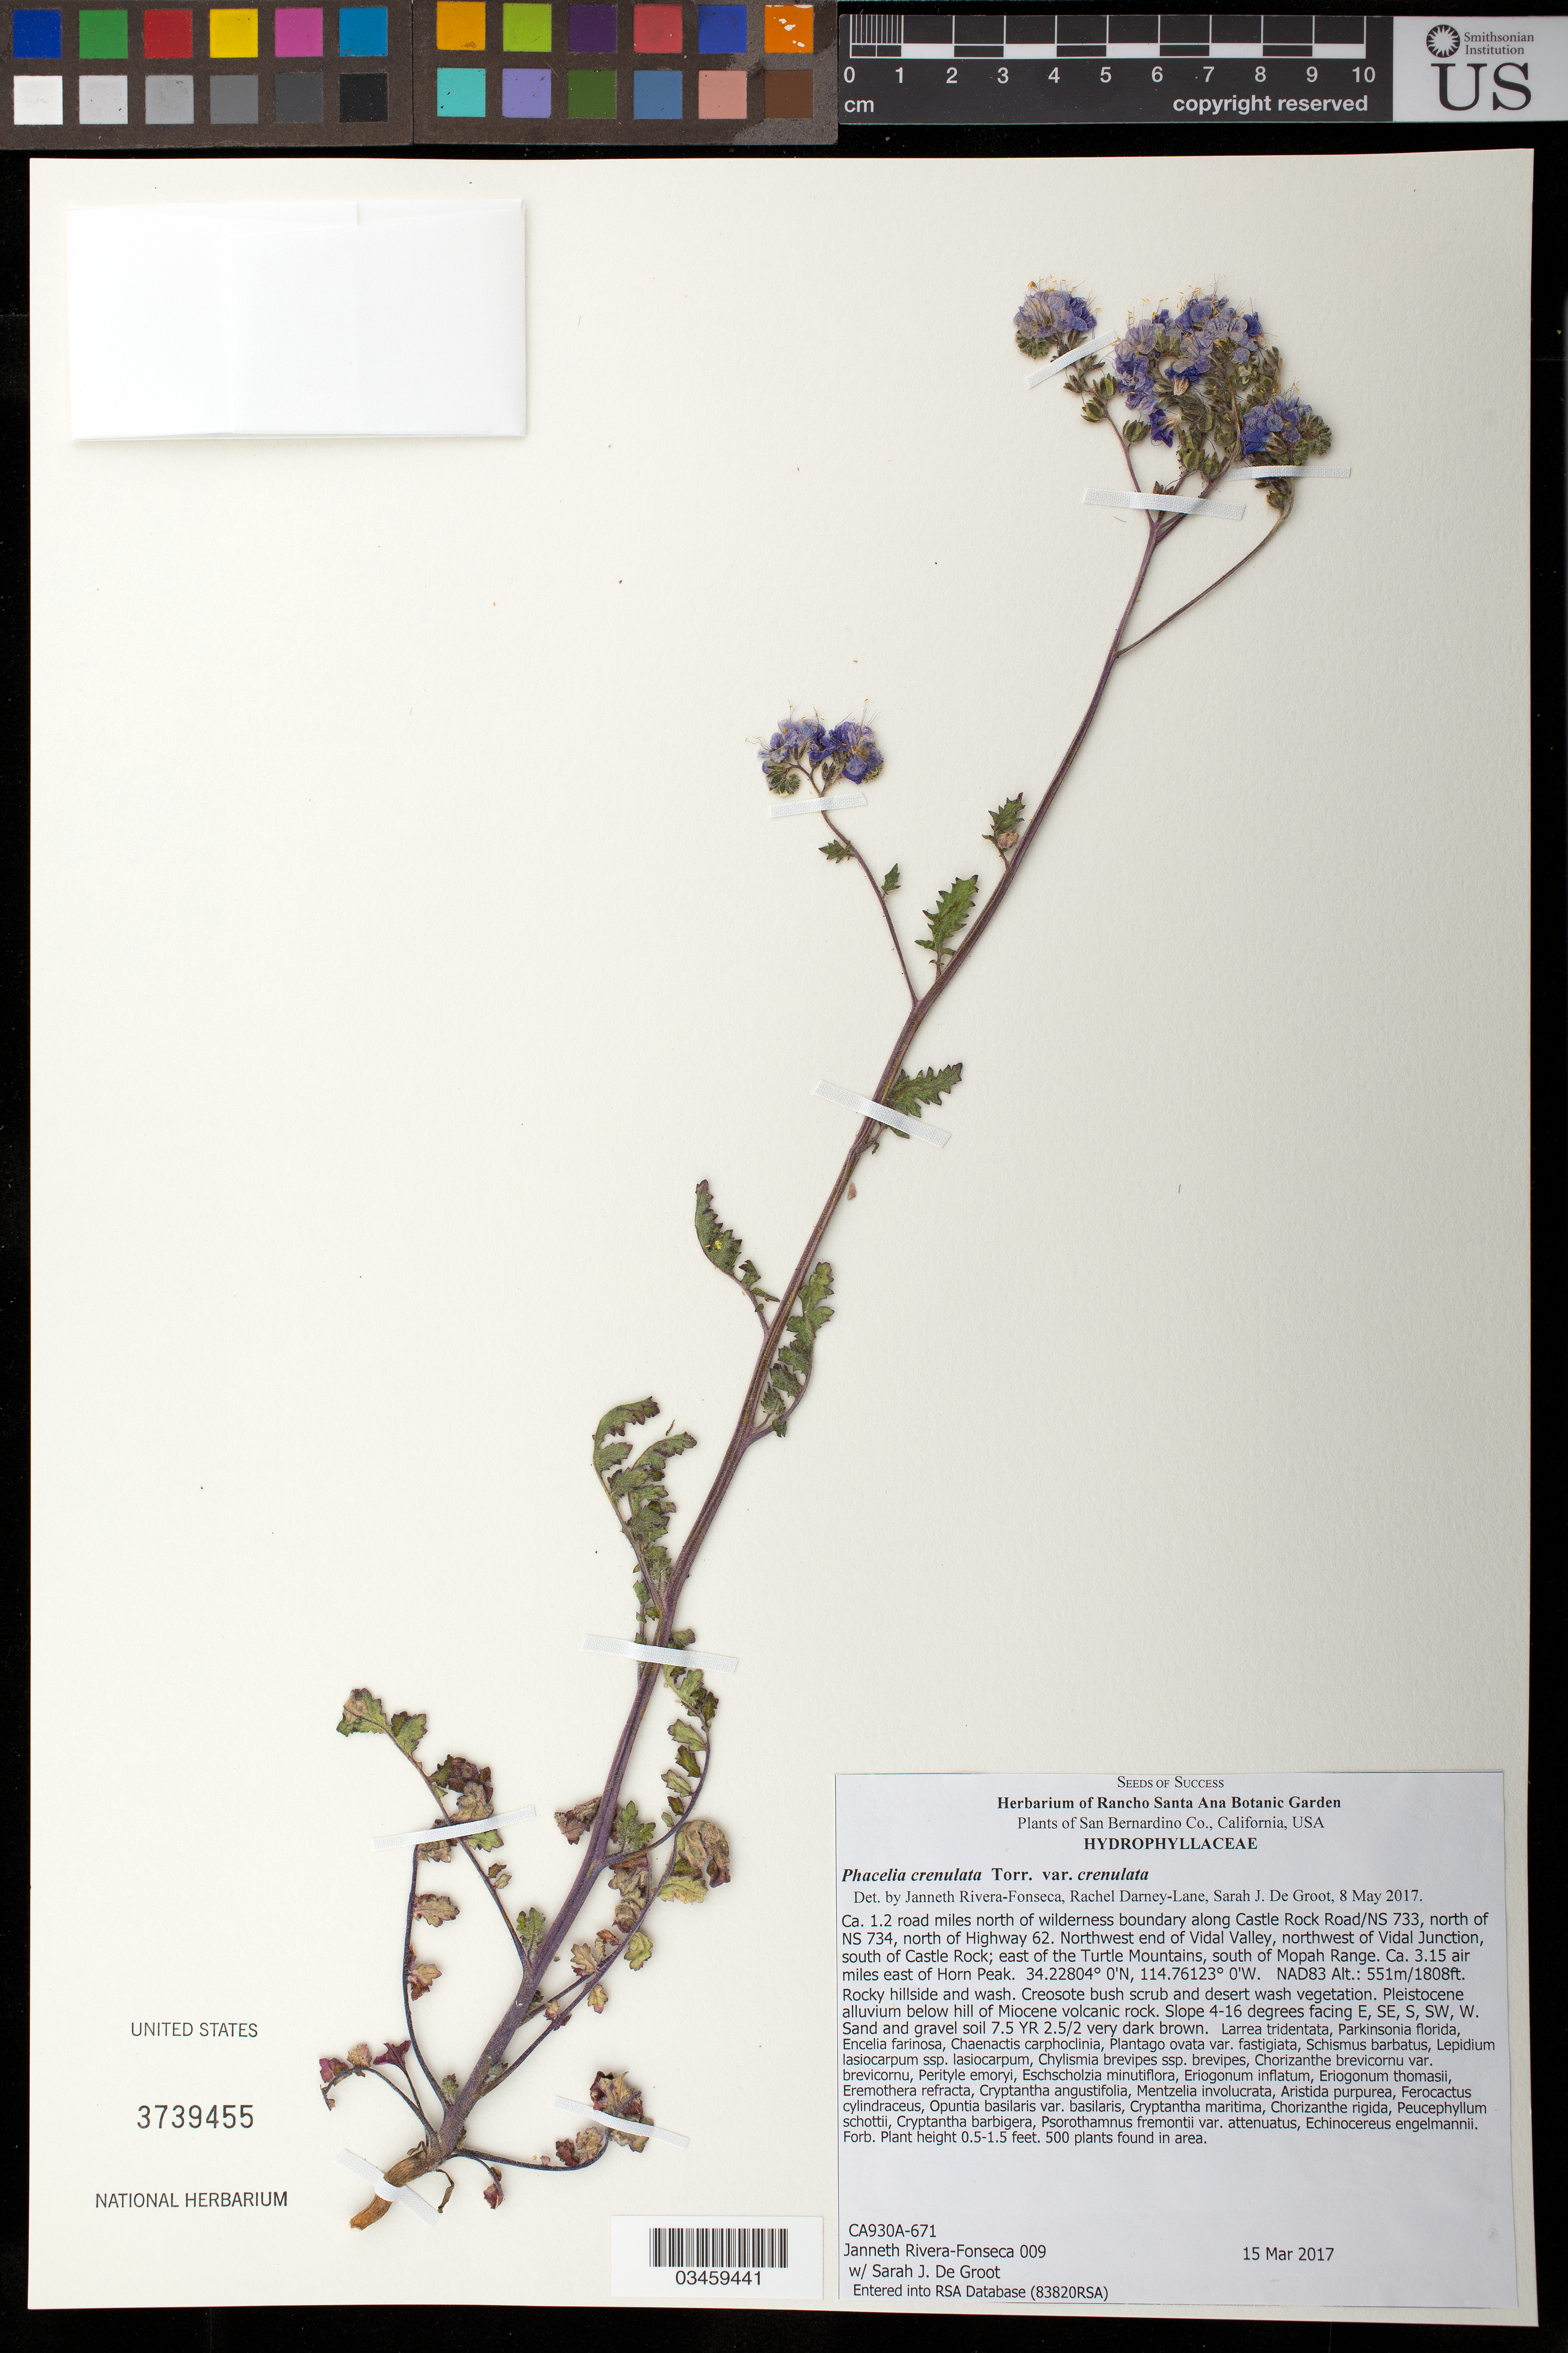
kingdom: Plantae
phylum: Tracheophyta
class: Magnoliopsida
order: Boraginales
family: Hydrophyllaceae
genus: Phacelia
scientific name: Phacelia crenulata var. crenulata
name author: Torr. ex S. Watson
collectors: J. Rivera-Fonseca & S. De Groot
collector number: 009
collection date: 2017-03-15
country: United States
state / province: California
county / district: San Bernardino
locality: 1.2 road mi. N of wilderness boundary along Castle Rock Road/NS 733, N of NS 734, N of Hwy 62, NW end of Vidal Valley, NW of Vidal Jct, S of Castle Rock, E of the Turtle Mts, S of Mopah Range, 3.15 air mi. E of Horn Peak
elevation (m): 551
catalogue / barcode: US 3739455